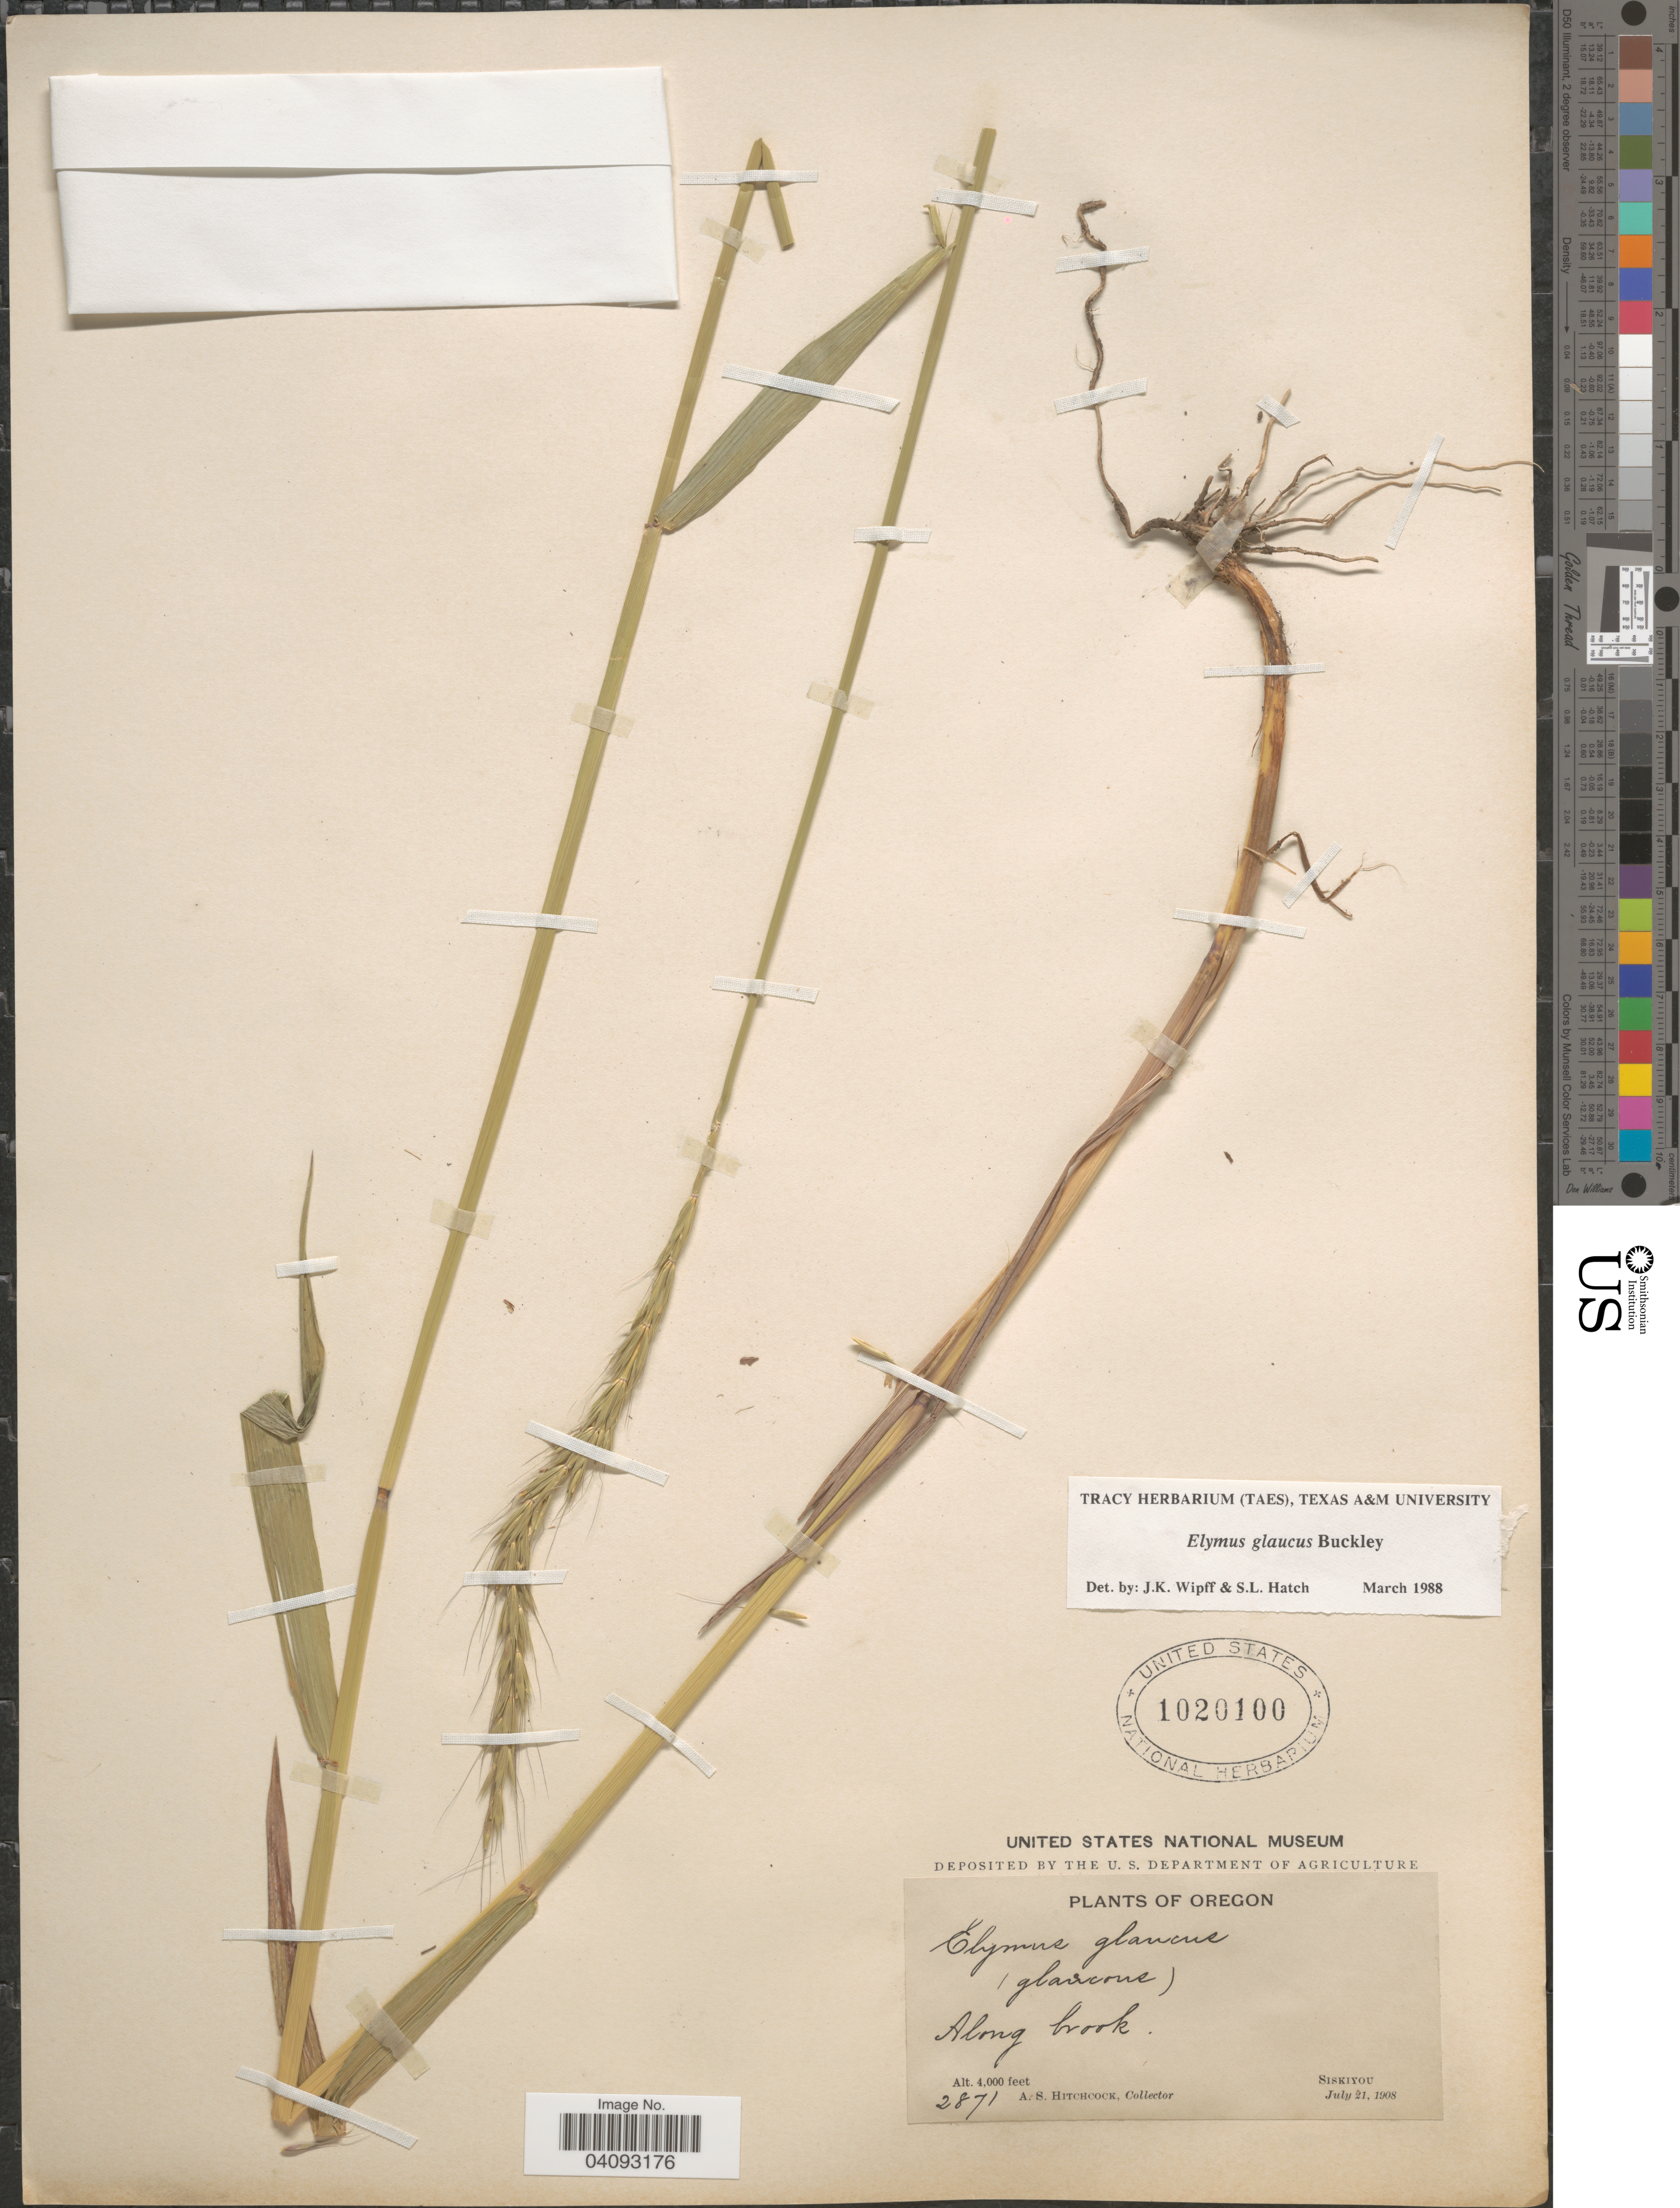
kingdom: Plantae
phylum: Tracheophyta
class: Liliopsida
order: Poales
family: Poaceae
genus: Elymus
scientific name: Elymus glaucus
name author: Buckley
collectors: A. S. Hitchcock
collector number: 2871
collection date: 1908-07-21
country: United States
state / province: Oregon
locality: Along brook. Siskiyou.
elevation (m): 1219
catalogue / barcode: US 1020100